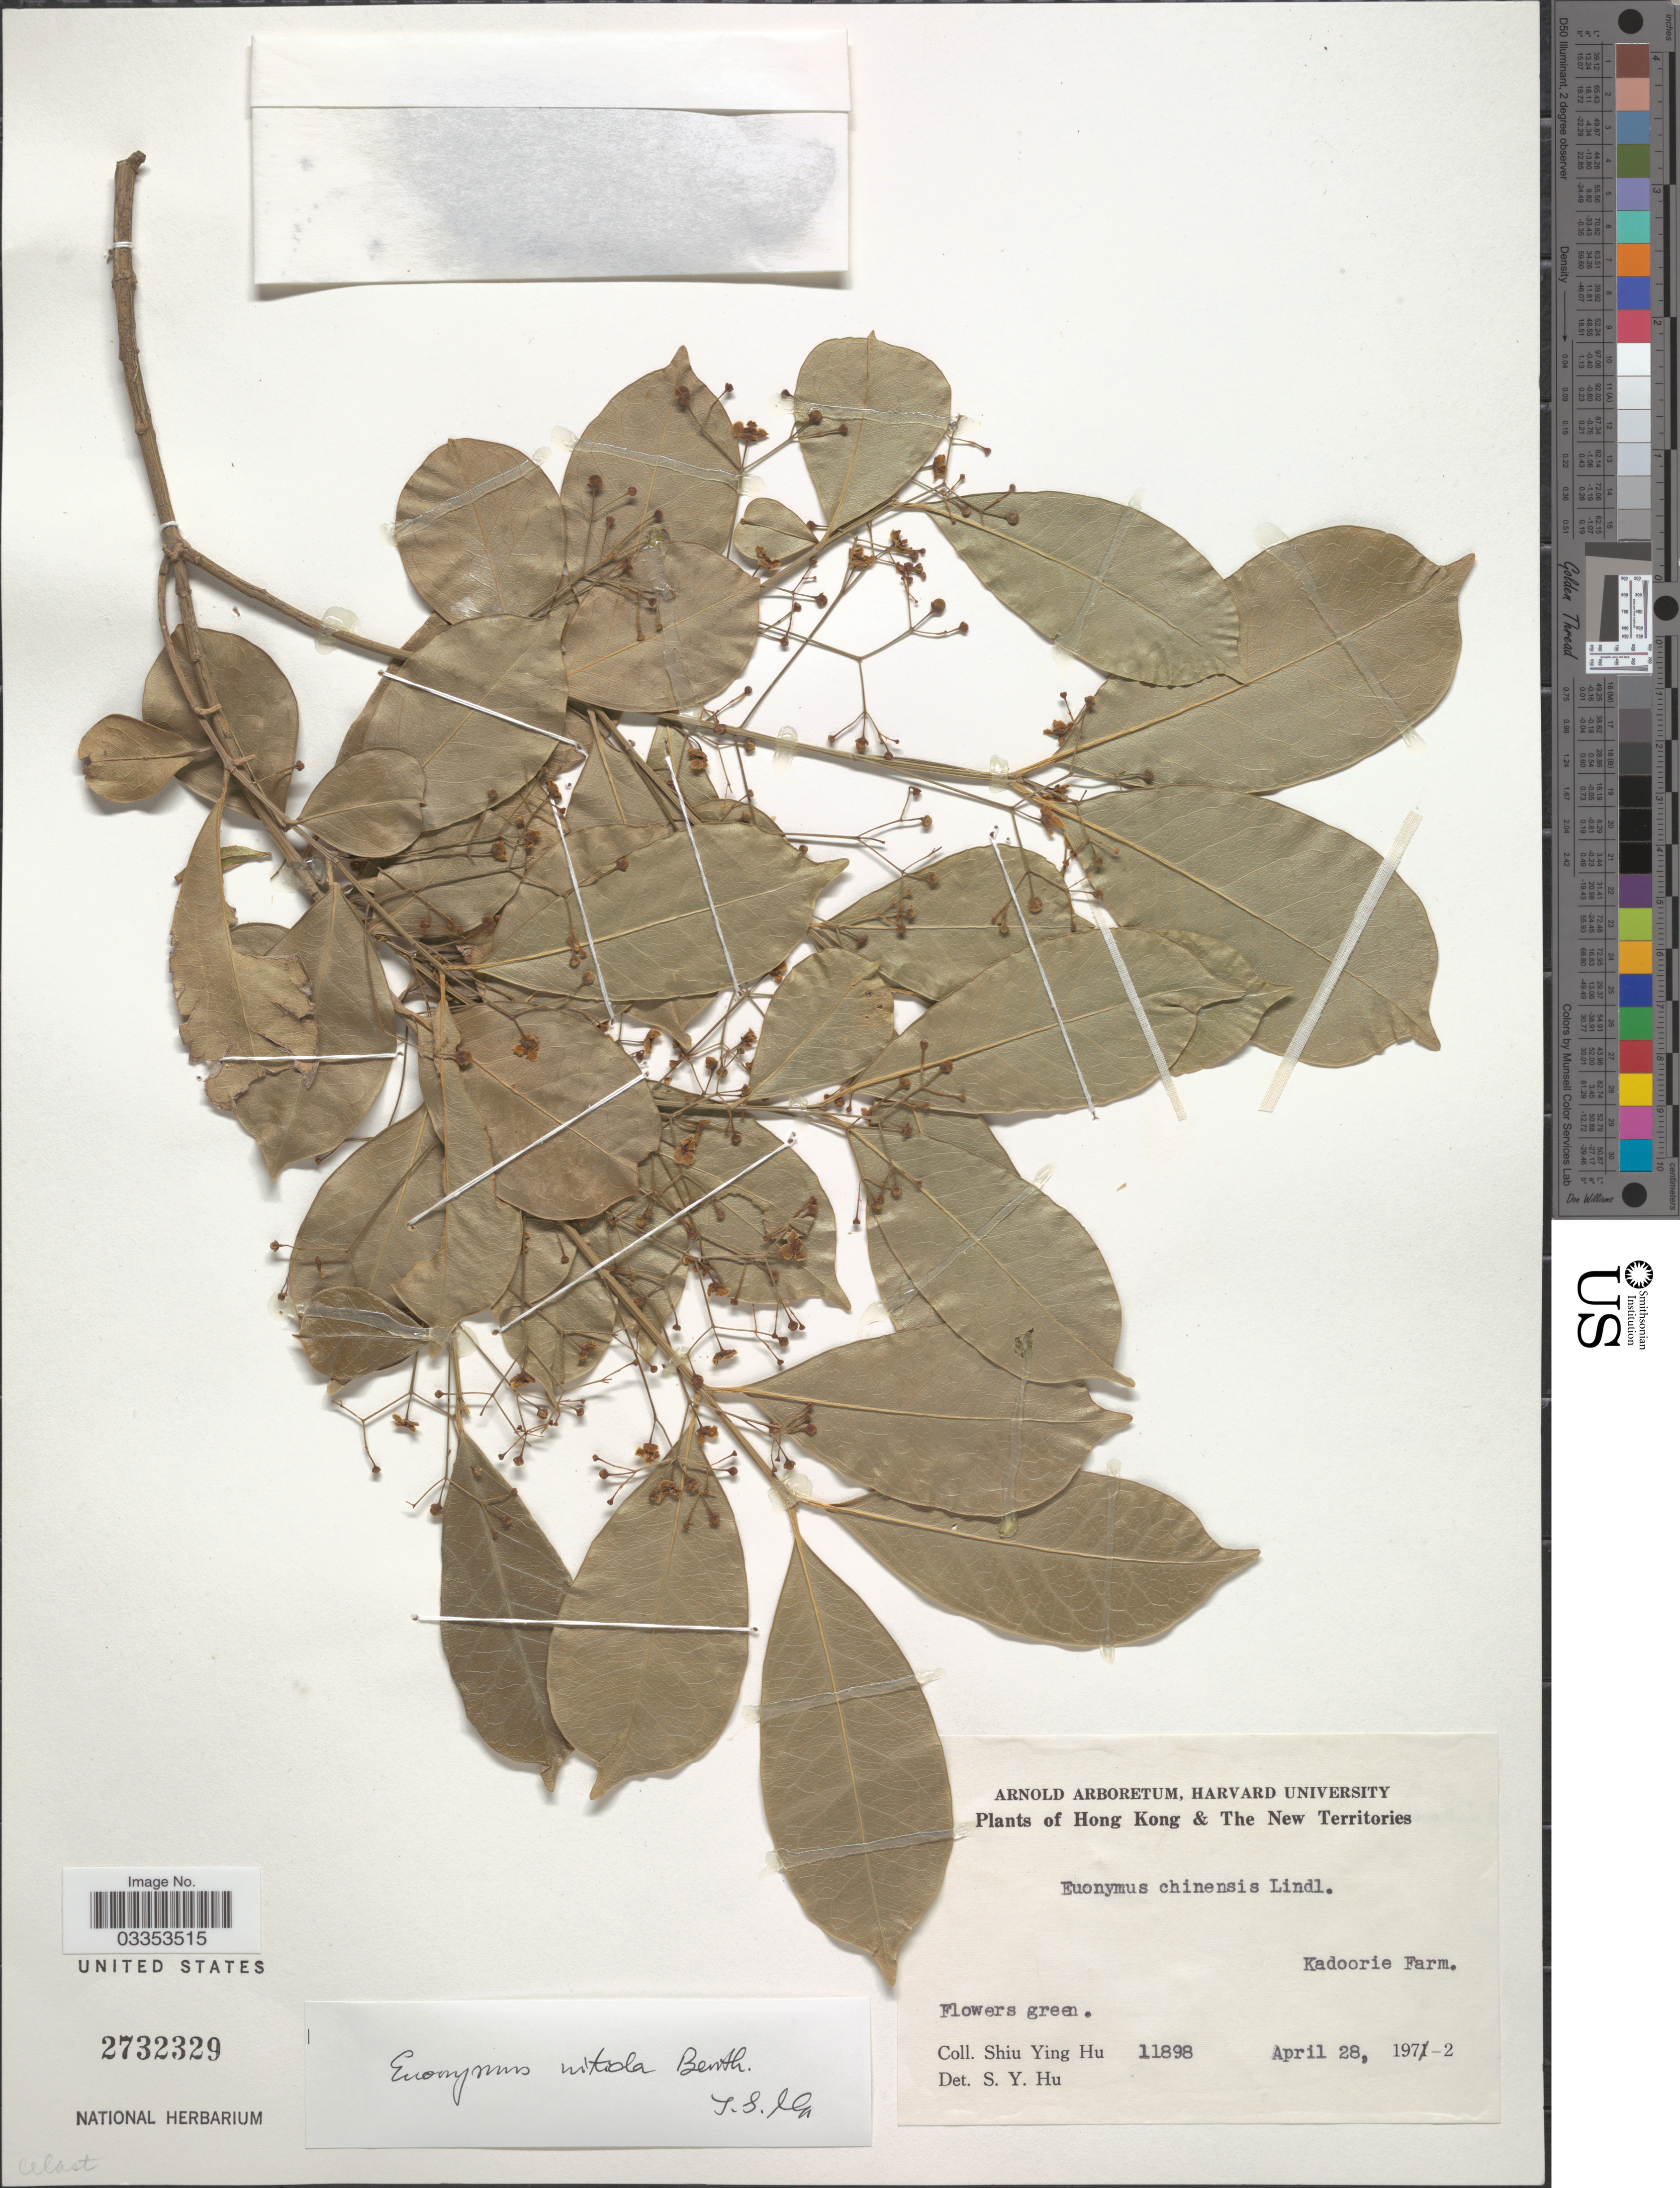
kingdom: Plantae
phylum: Tracheophyta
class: Magnoliopsida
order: Celastrales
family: Celastraceae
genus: Euonymus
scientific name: Euonymus nitidus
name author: Benth.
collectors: S. Y. Hu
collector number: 11898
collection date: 1972-04-28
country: China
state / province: Hong Kong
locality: The New Territories. Kadoorie Farm.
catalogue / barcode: US 2732329